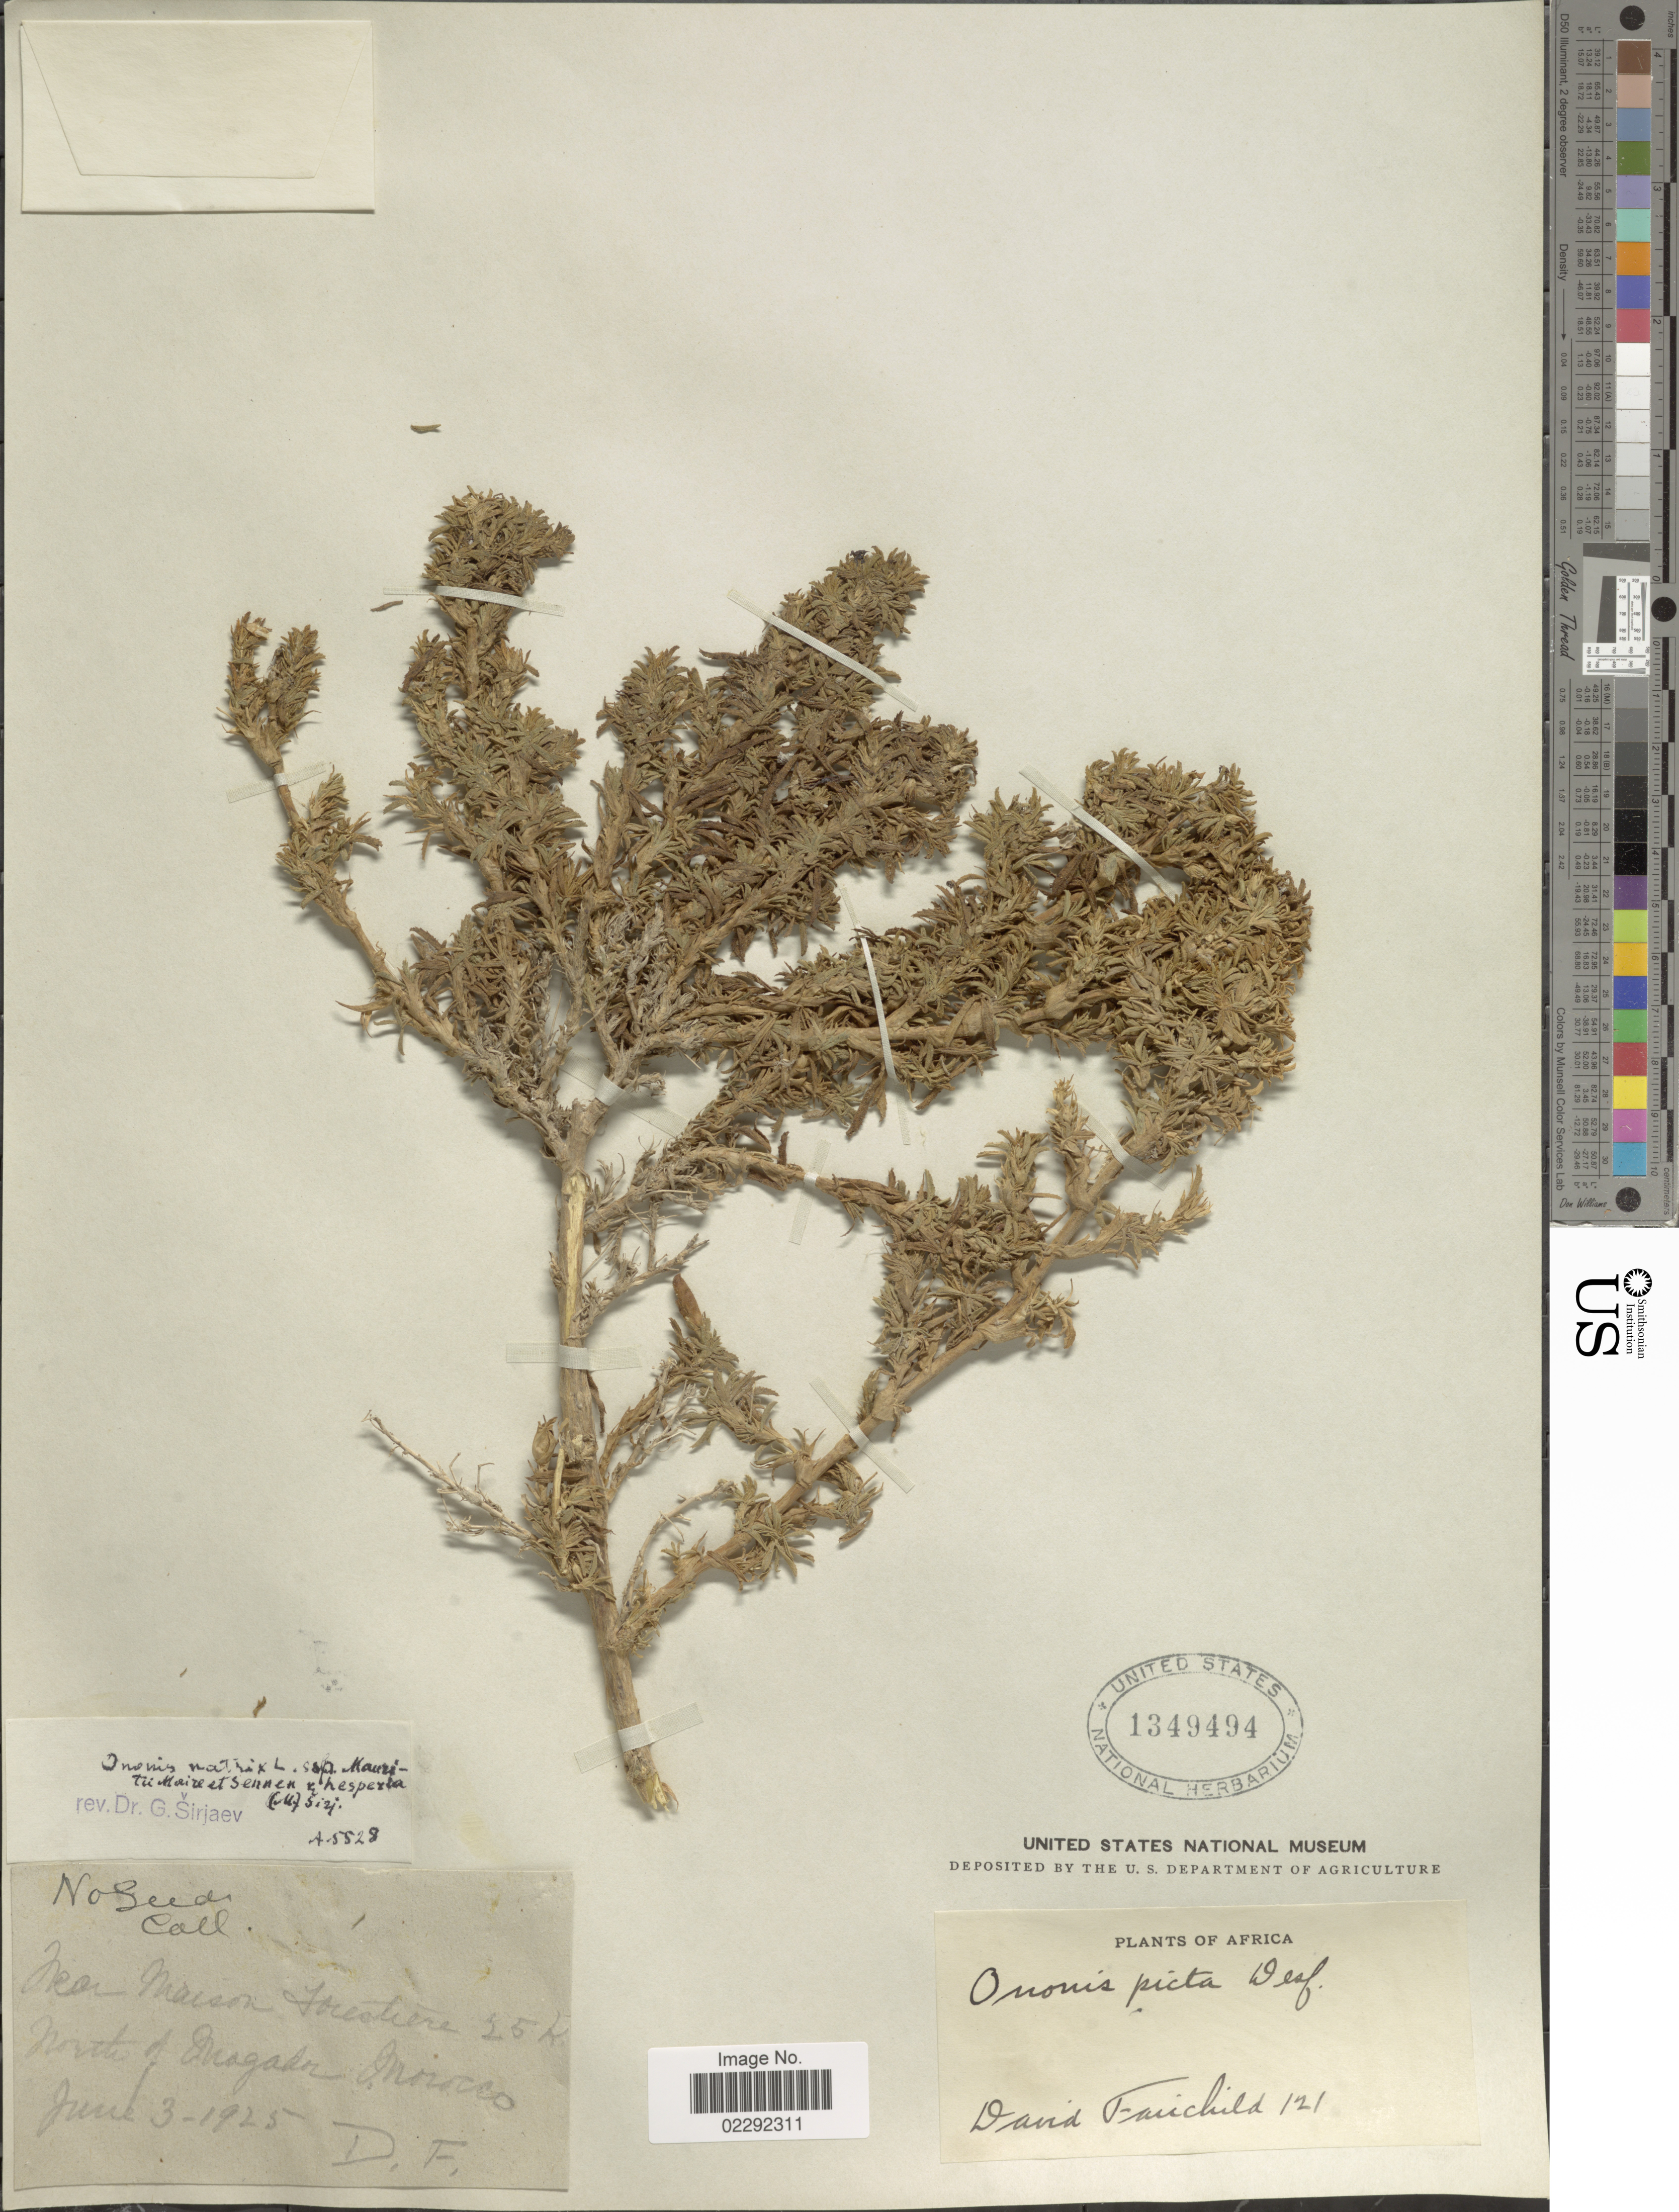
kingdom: Plantae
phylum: Tracheophyta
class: Magnoliopsida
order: Fabales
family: Fabaceae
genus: Ononis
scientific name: Ononis natrix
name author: L.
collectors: D. Fairchild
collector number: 121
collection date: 1925-06-03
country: Morocco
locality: Near Maison Forestière 25 k. north of Magador.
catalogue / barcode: US 1349494